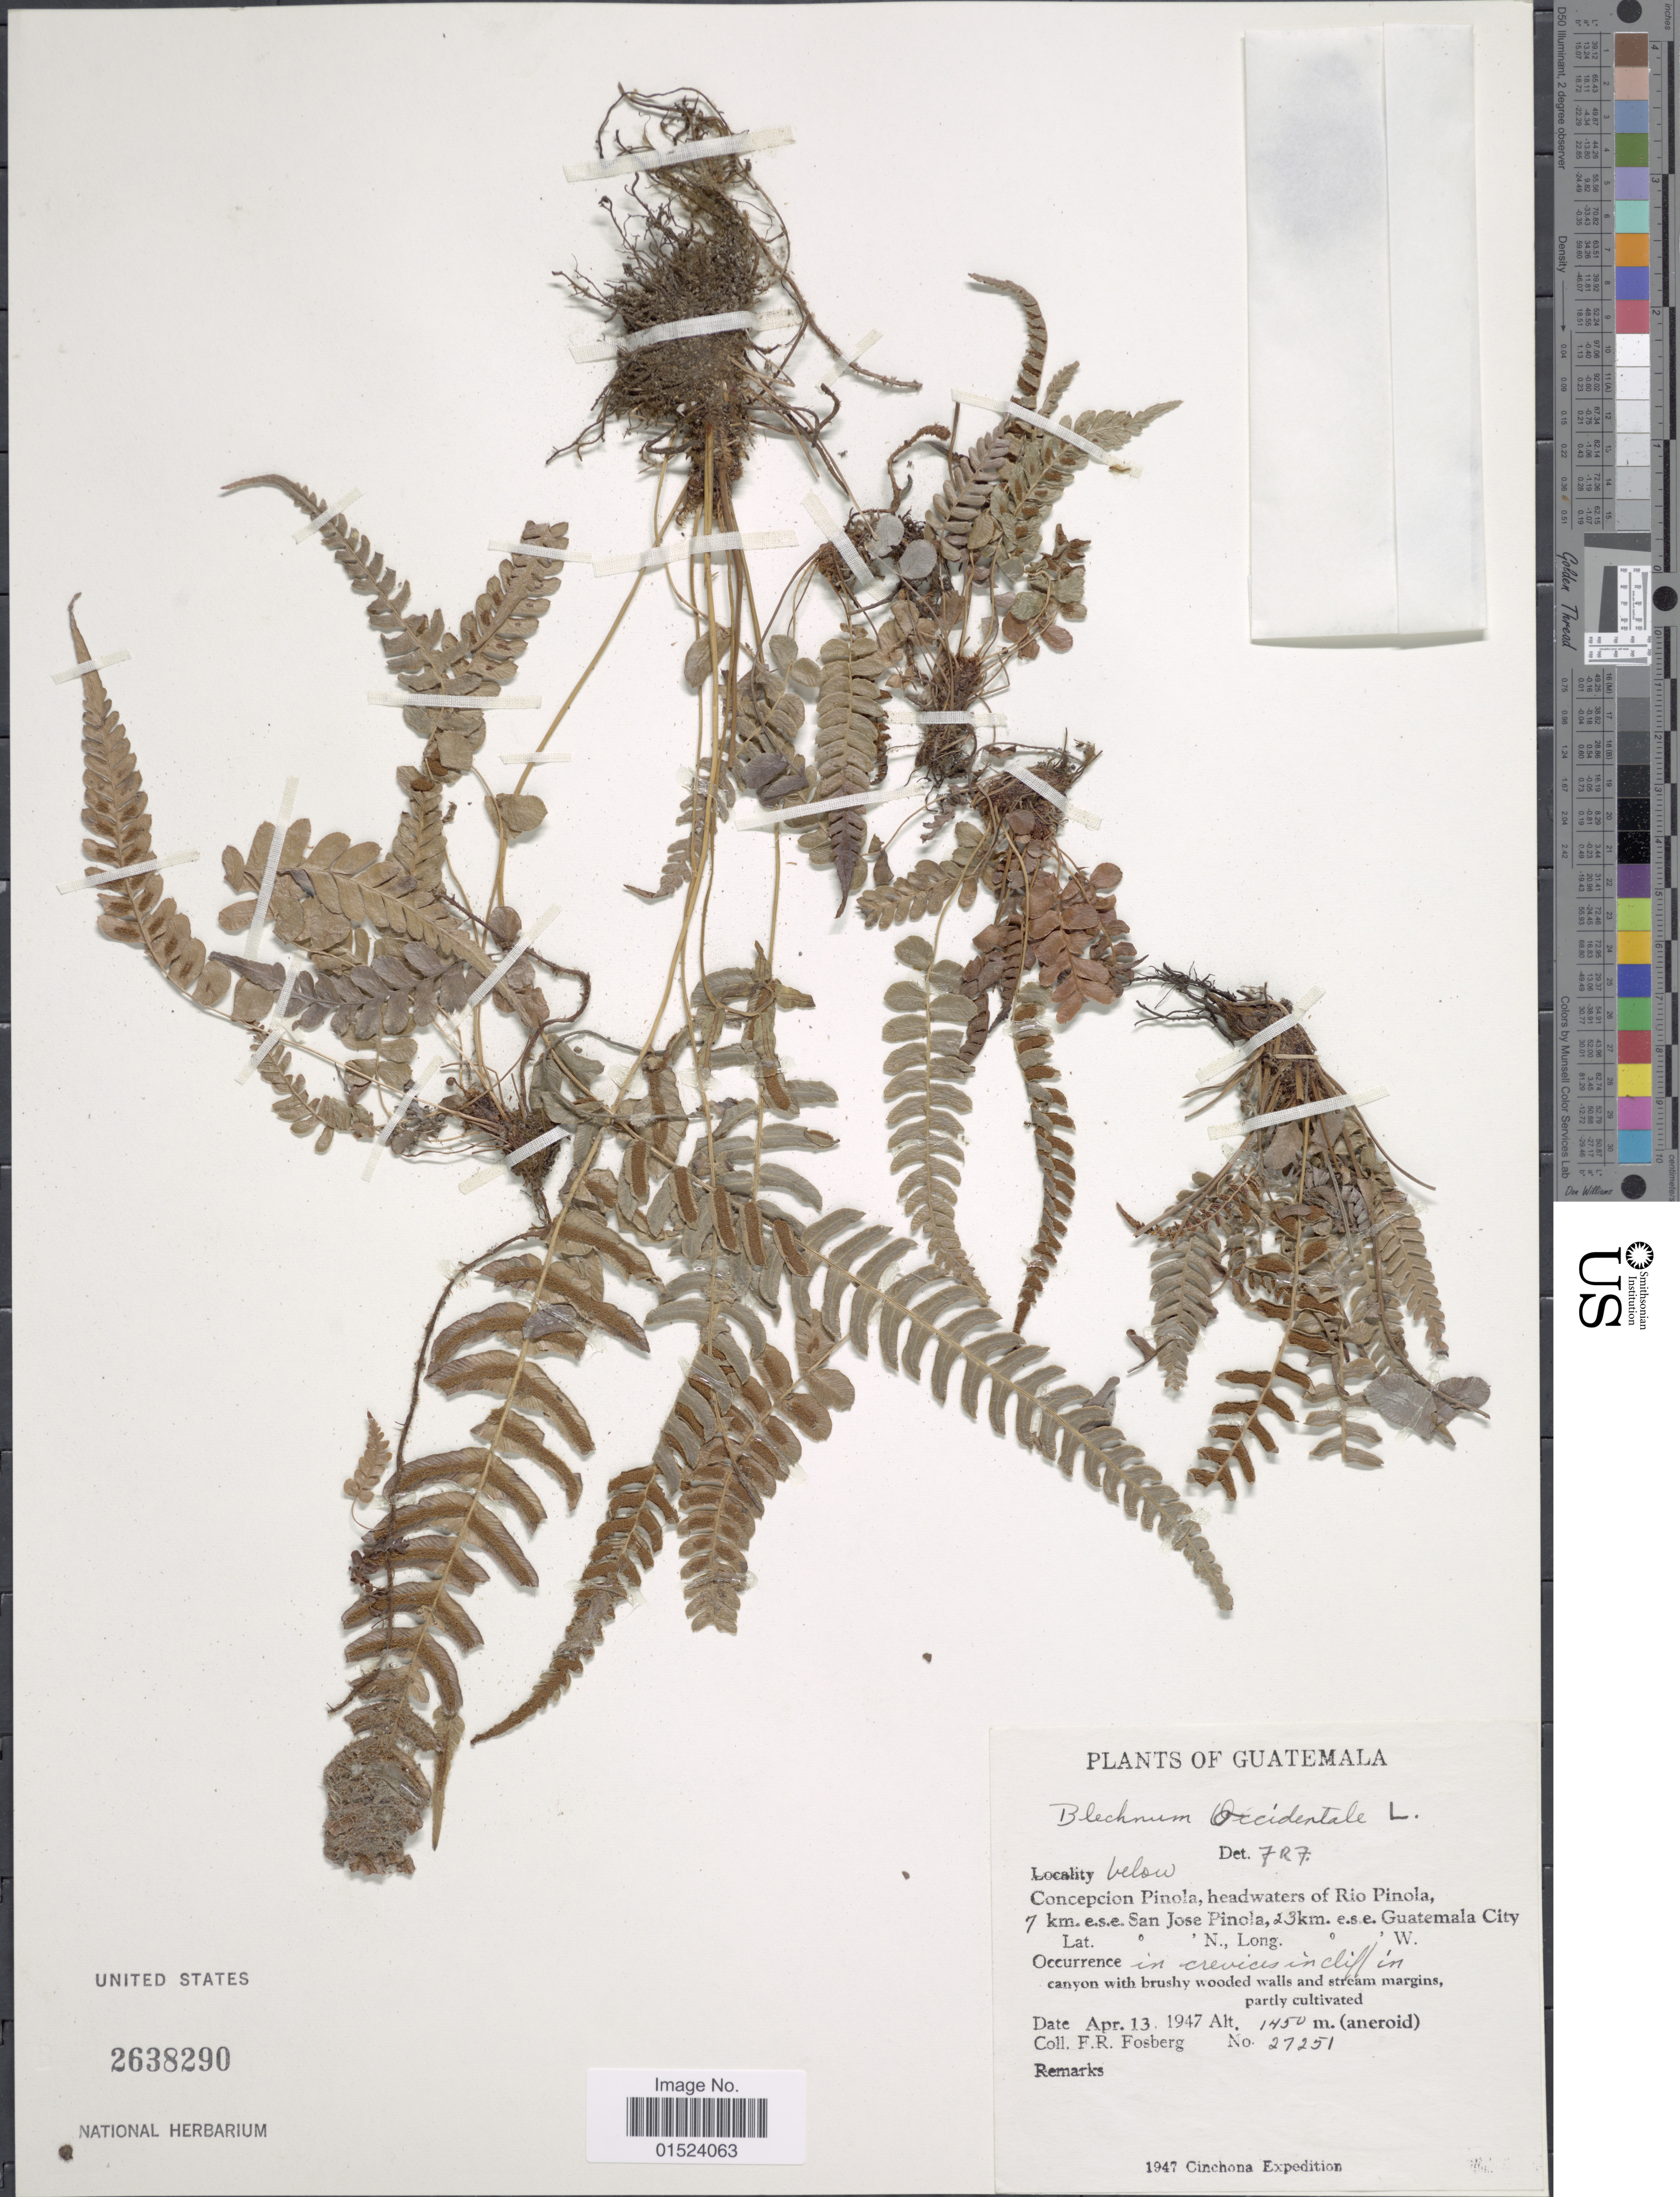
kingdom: Plantae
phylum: Tracheophyta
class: Polypodiopsida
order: Polypodiales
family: Blechnaceae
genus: Blechnum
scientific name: Blechnum glandulosum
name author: Link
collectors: F. R. Fosberg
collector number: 27251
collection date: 1947-04-13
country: Guatemala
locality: Below Concepcion Pinola, headwaters of Rio Pinola, 7 km. e.s.e. San Jose Pinola, 23 km. e.s.e. Guatemala City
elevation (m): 1450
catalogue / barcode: US 2638290